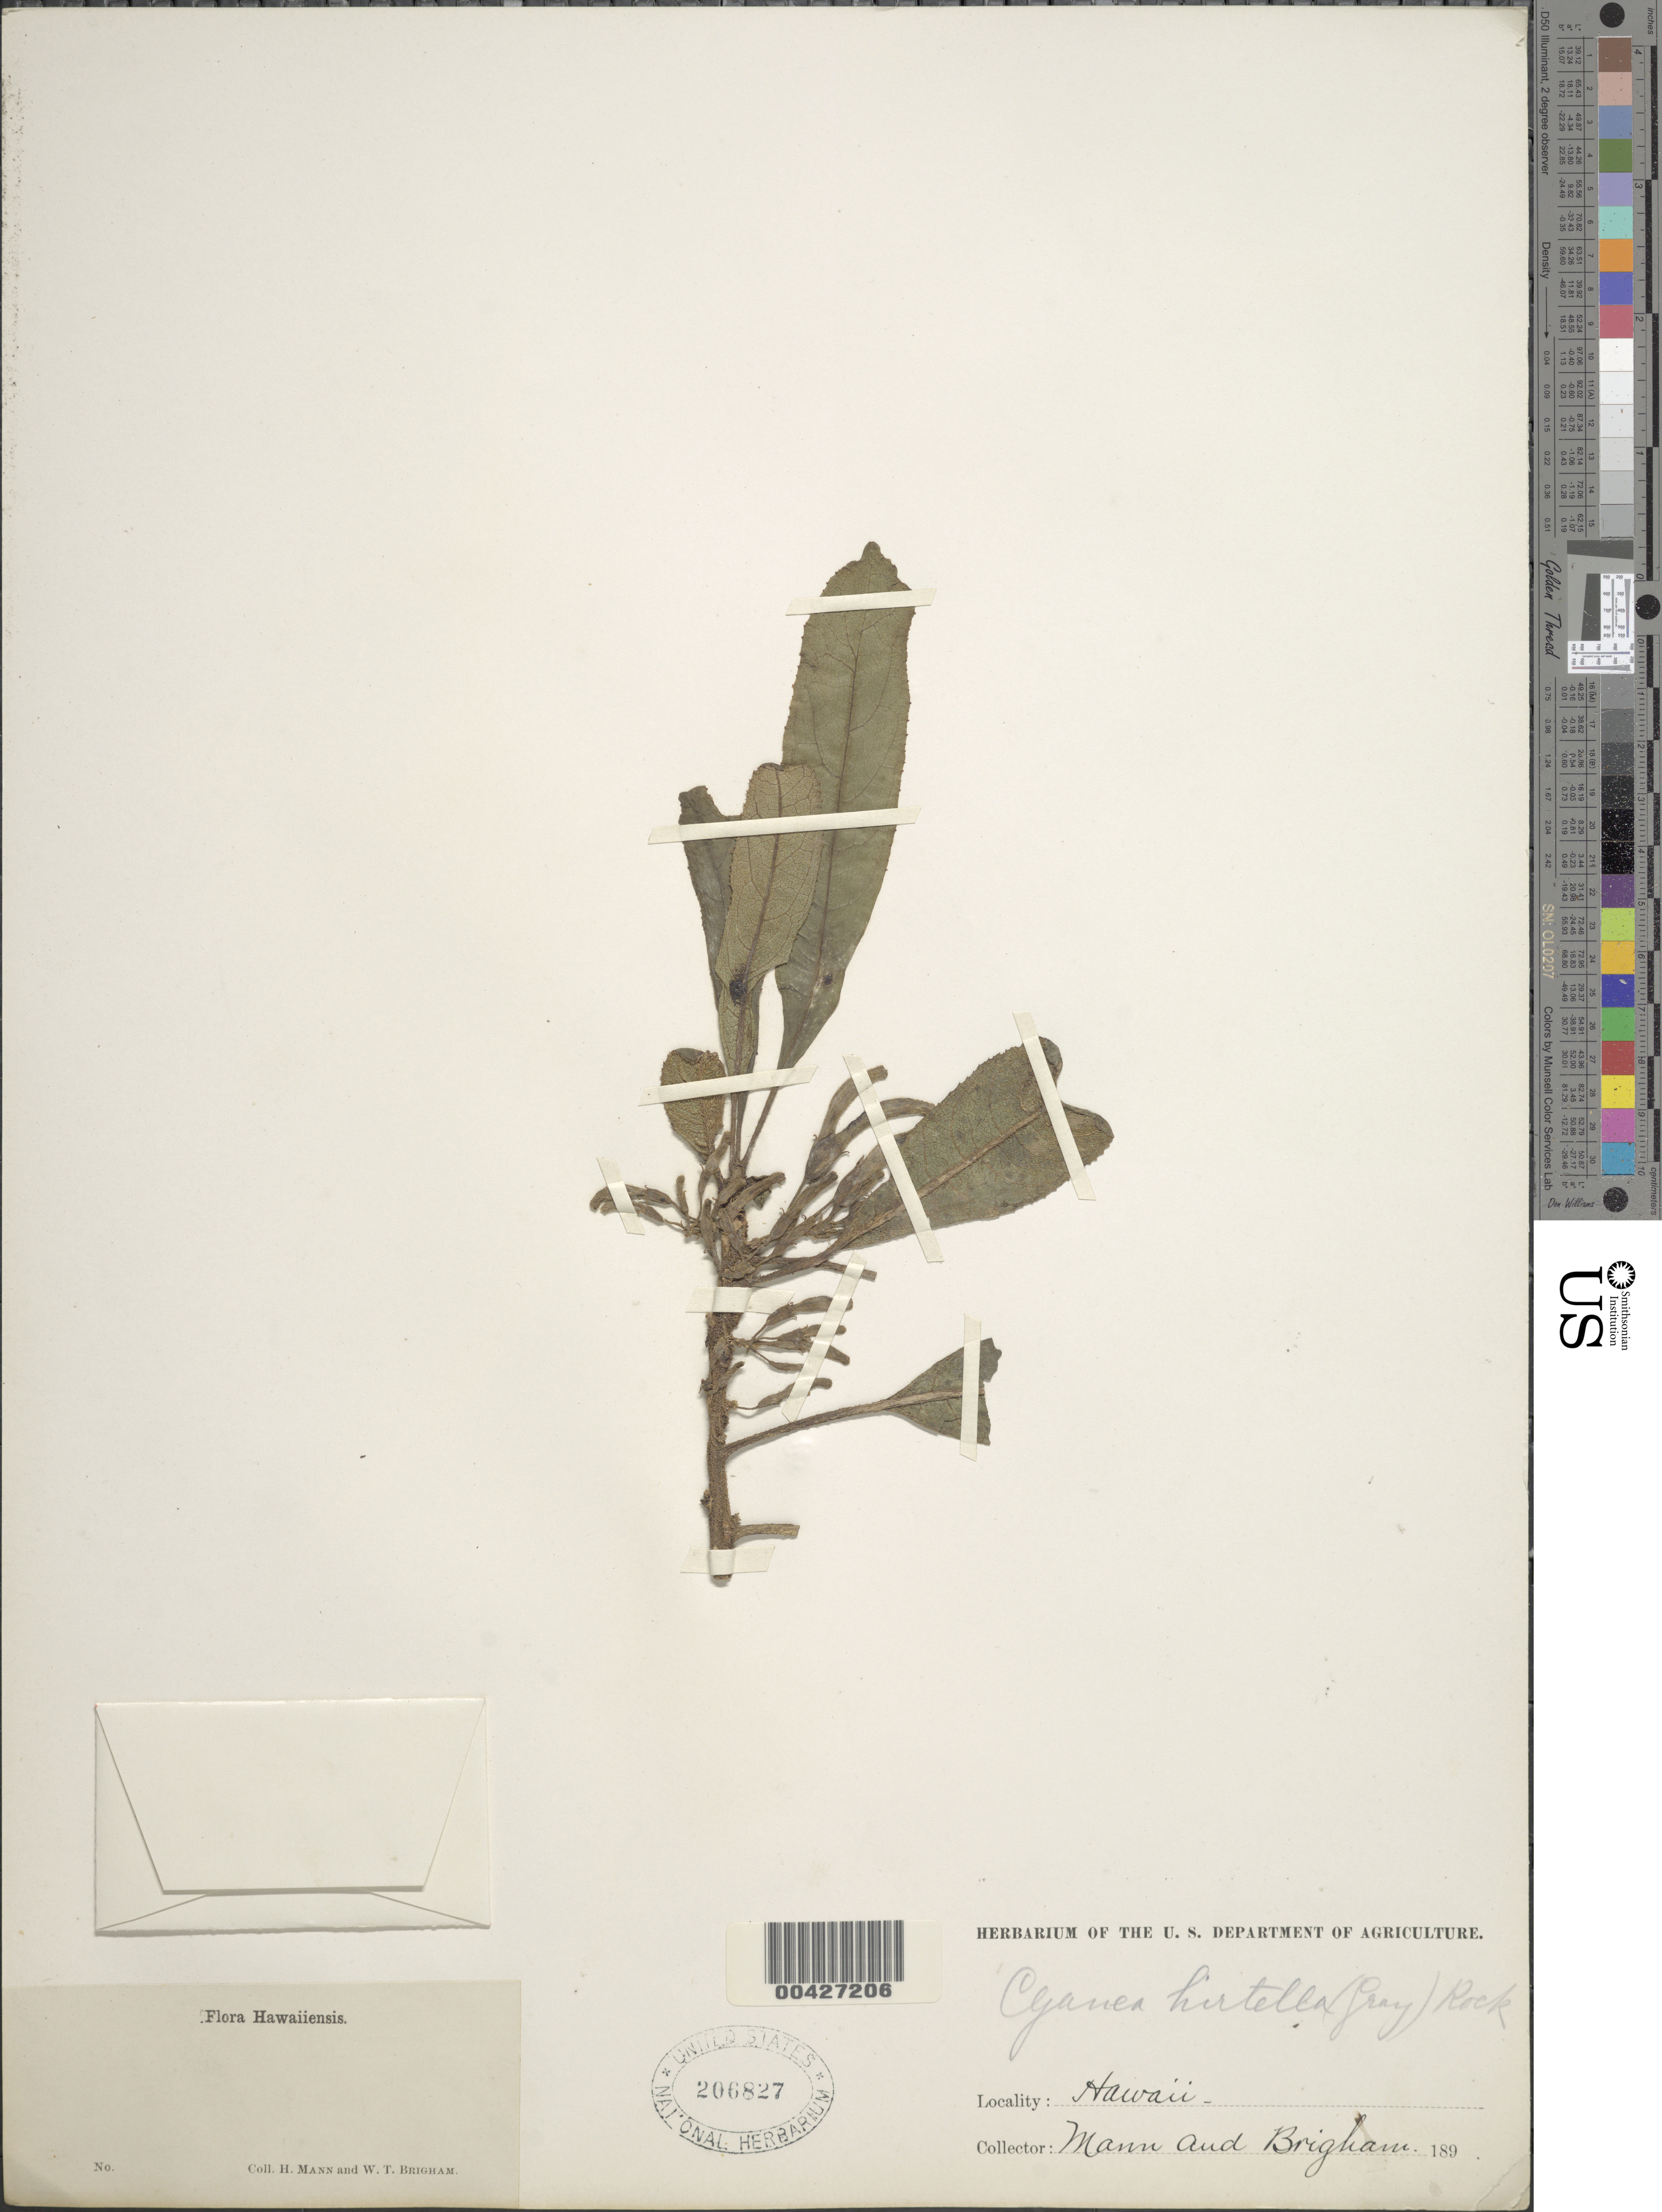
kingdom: Plantae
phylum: Tracheophyta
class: Magnoliopsida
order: Asterales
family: Campanulaceae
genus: Cyanea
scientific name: Cyanea hirtella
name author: (H. Mann) Hillebr.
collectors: H. Mann & W. T. Brigham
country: United States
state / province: Hawaii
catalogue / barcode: US 206827